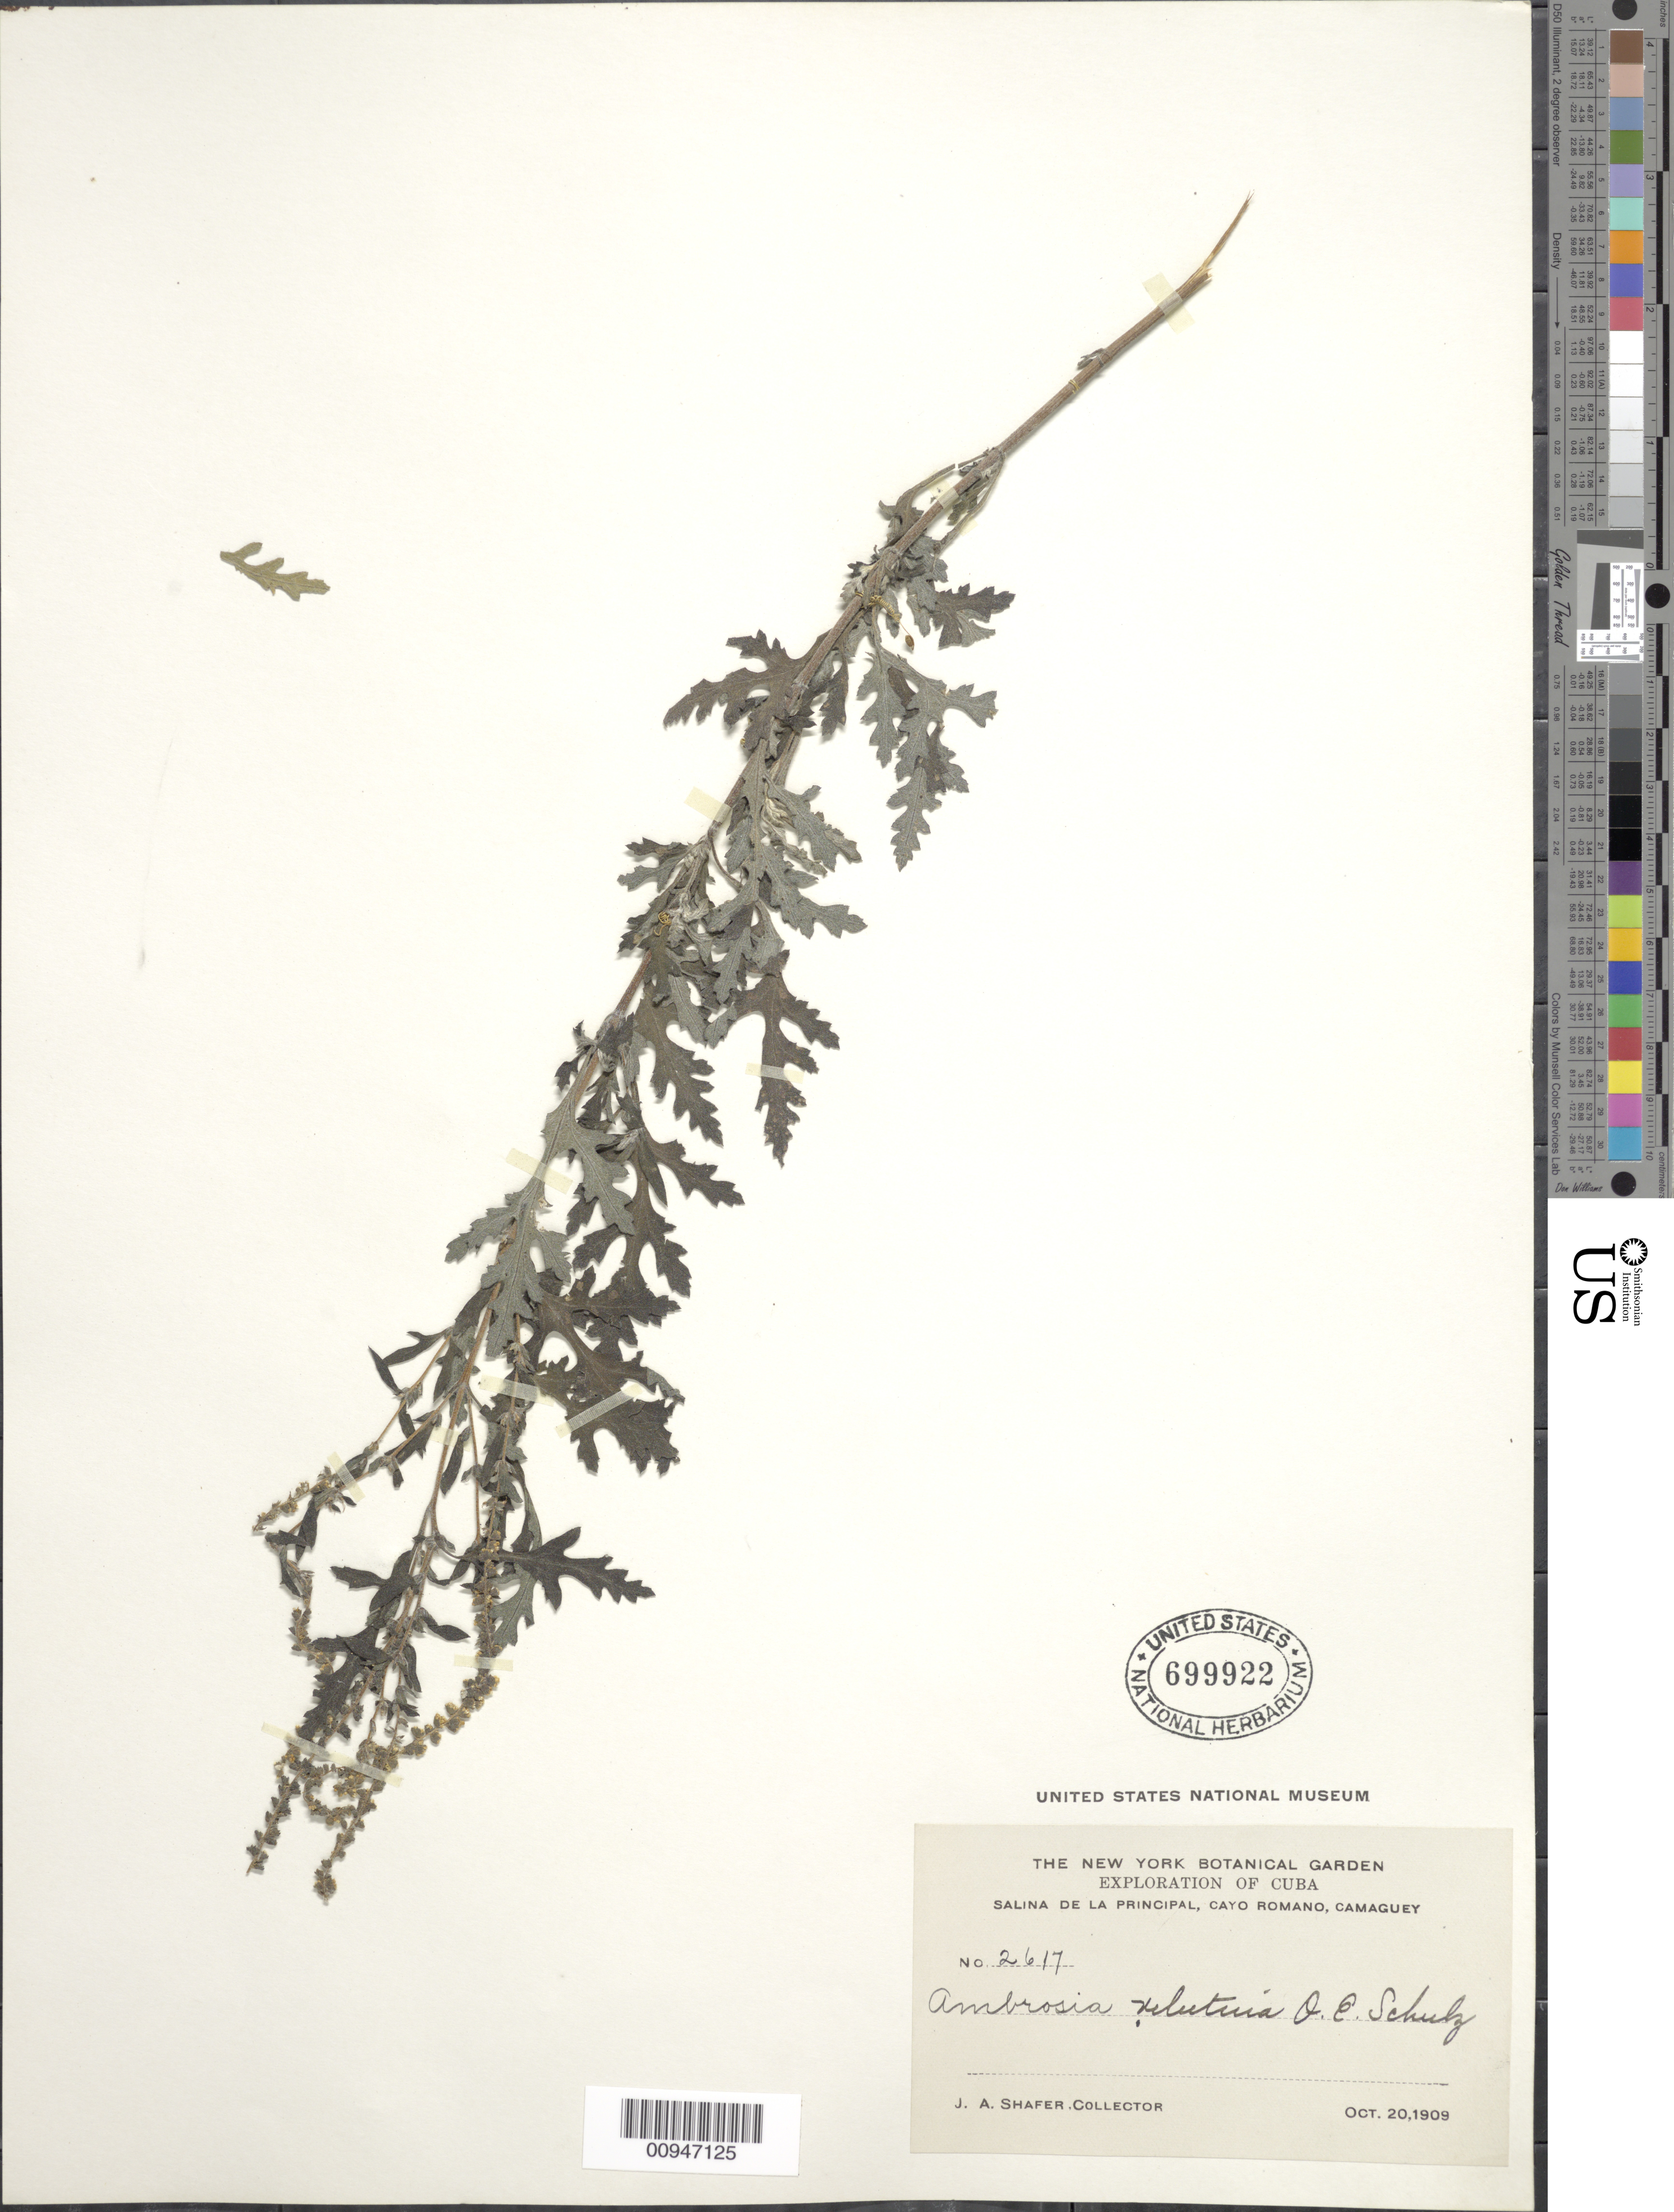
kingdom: Plantae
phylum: Tracheophyta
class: Magnoliopsida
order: Asterales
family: Asteraceae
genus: Ambrosia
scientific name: Ambrosia velutina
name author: O.E. Schulz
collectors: J. A. Shafer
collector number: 2617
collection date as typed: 20 Oct 1909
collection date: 1909-10-20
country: Cuba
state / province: Camagüey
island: Cuba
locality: Salina de La Principal, Cayo Romano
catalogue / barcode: US 699922